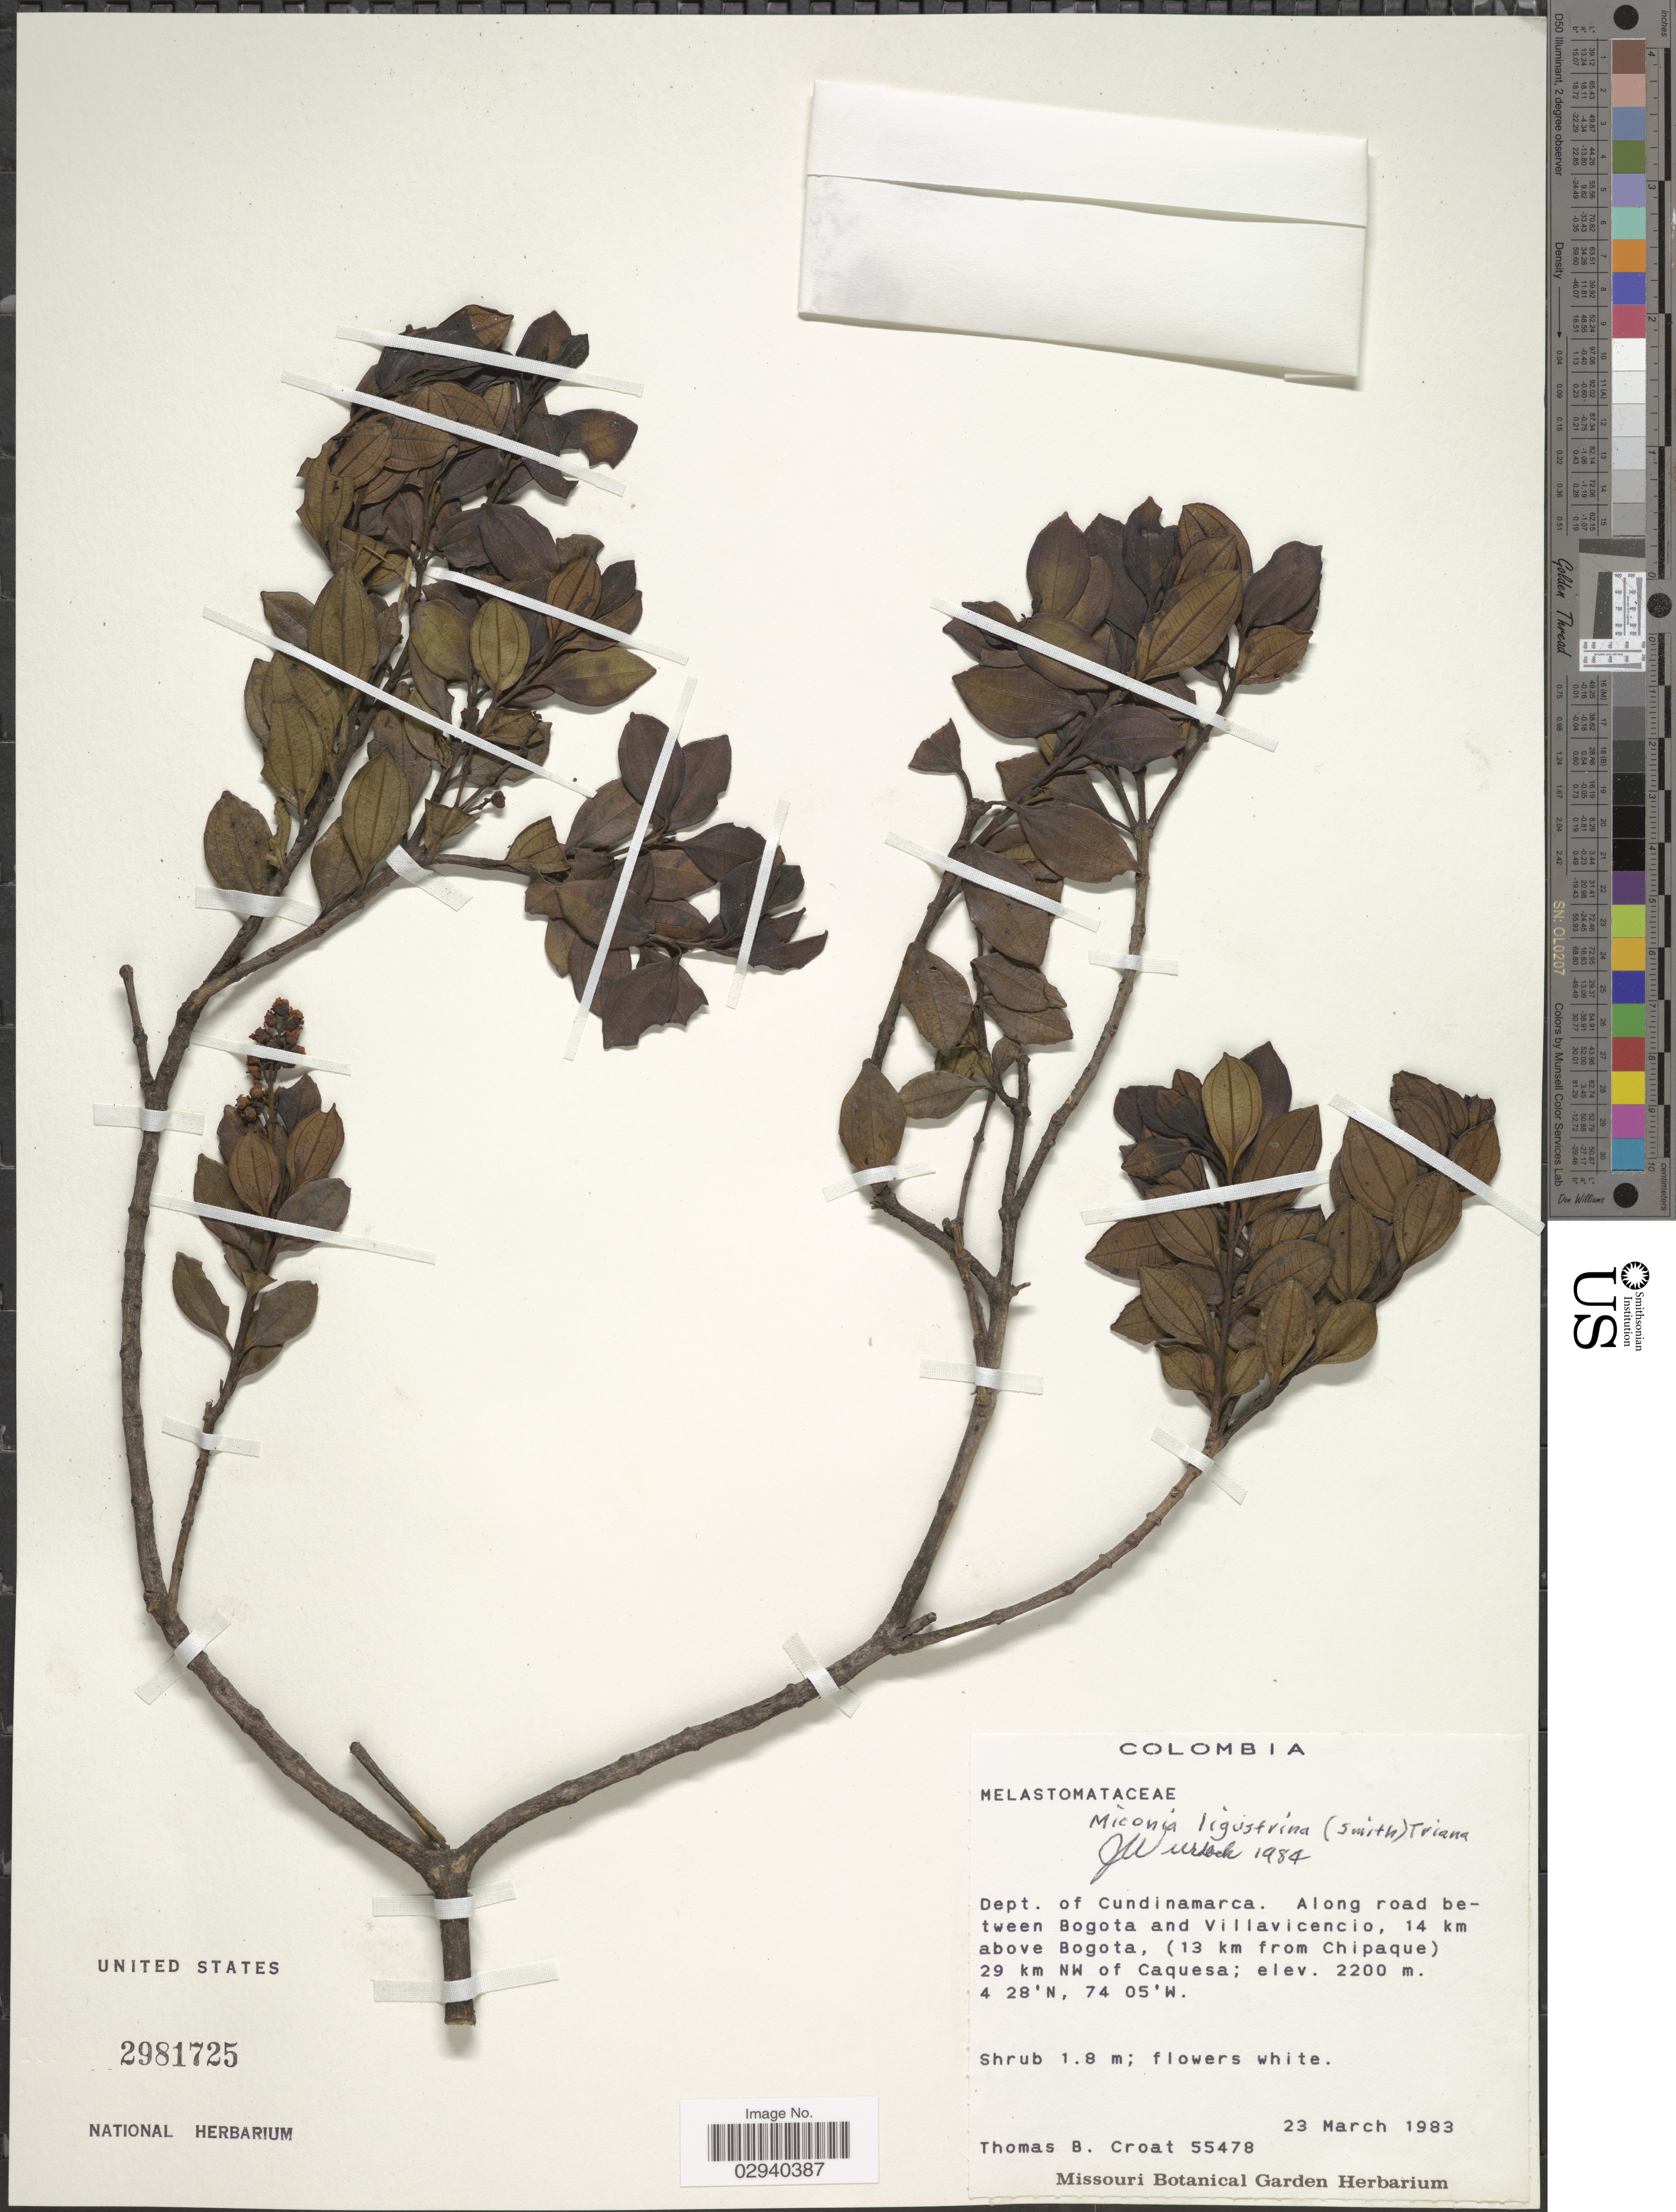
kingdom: Plantae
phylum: Tracheophyta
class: Magnoliopsida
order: Myrtales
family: Melastomataceae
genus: Miconia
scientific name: Miconia ligustrina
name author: (Sw.) Triana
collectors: T. B. Croat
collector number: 55478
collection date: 1983-03-23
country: Colombia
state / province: Cundinamarca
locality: Dept. of Cundinamarca. Along road between Bogota and Villavicencio, 14 km above Bogota, (13 km from Chipaque) 29 km NW of Caquesa.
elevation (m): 2200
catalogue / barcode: US 2981725